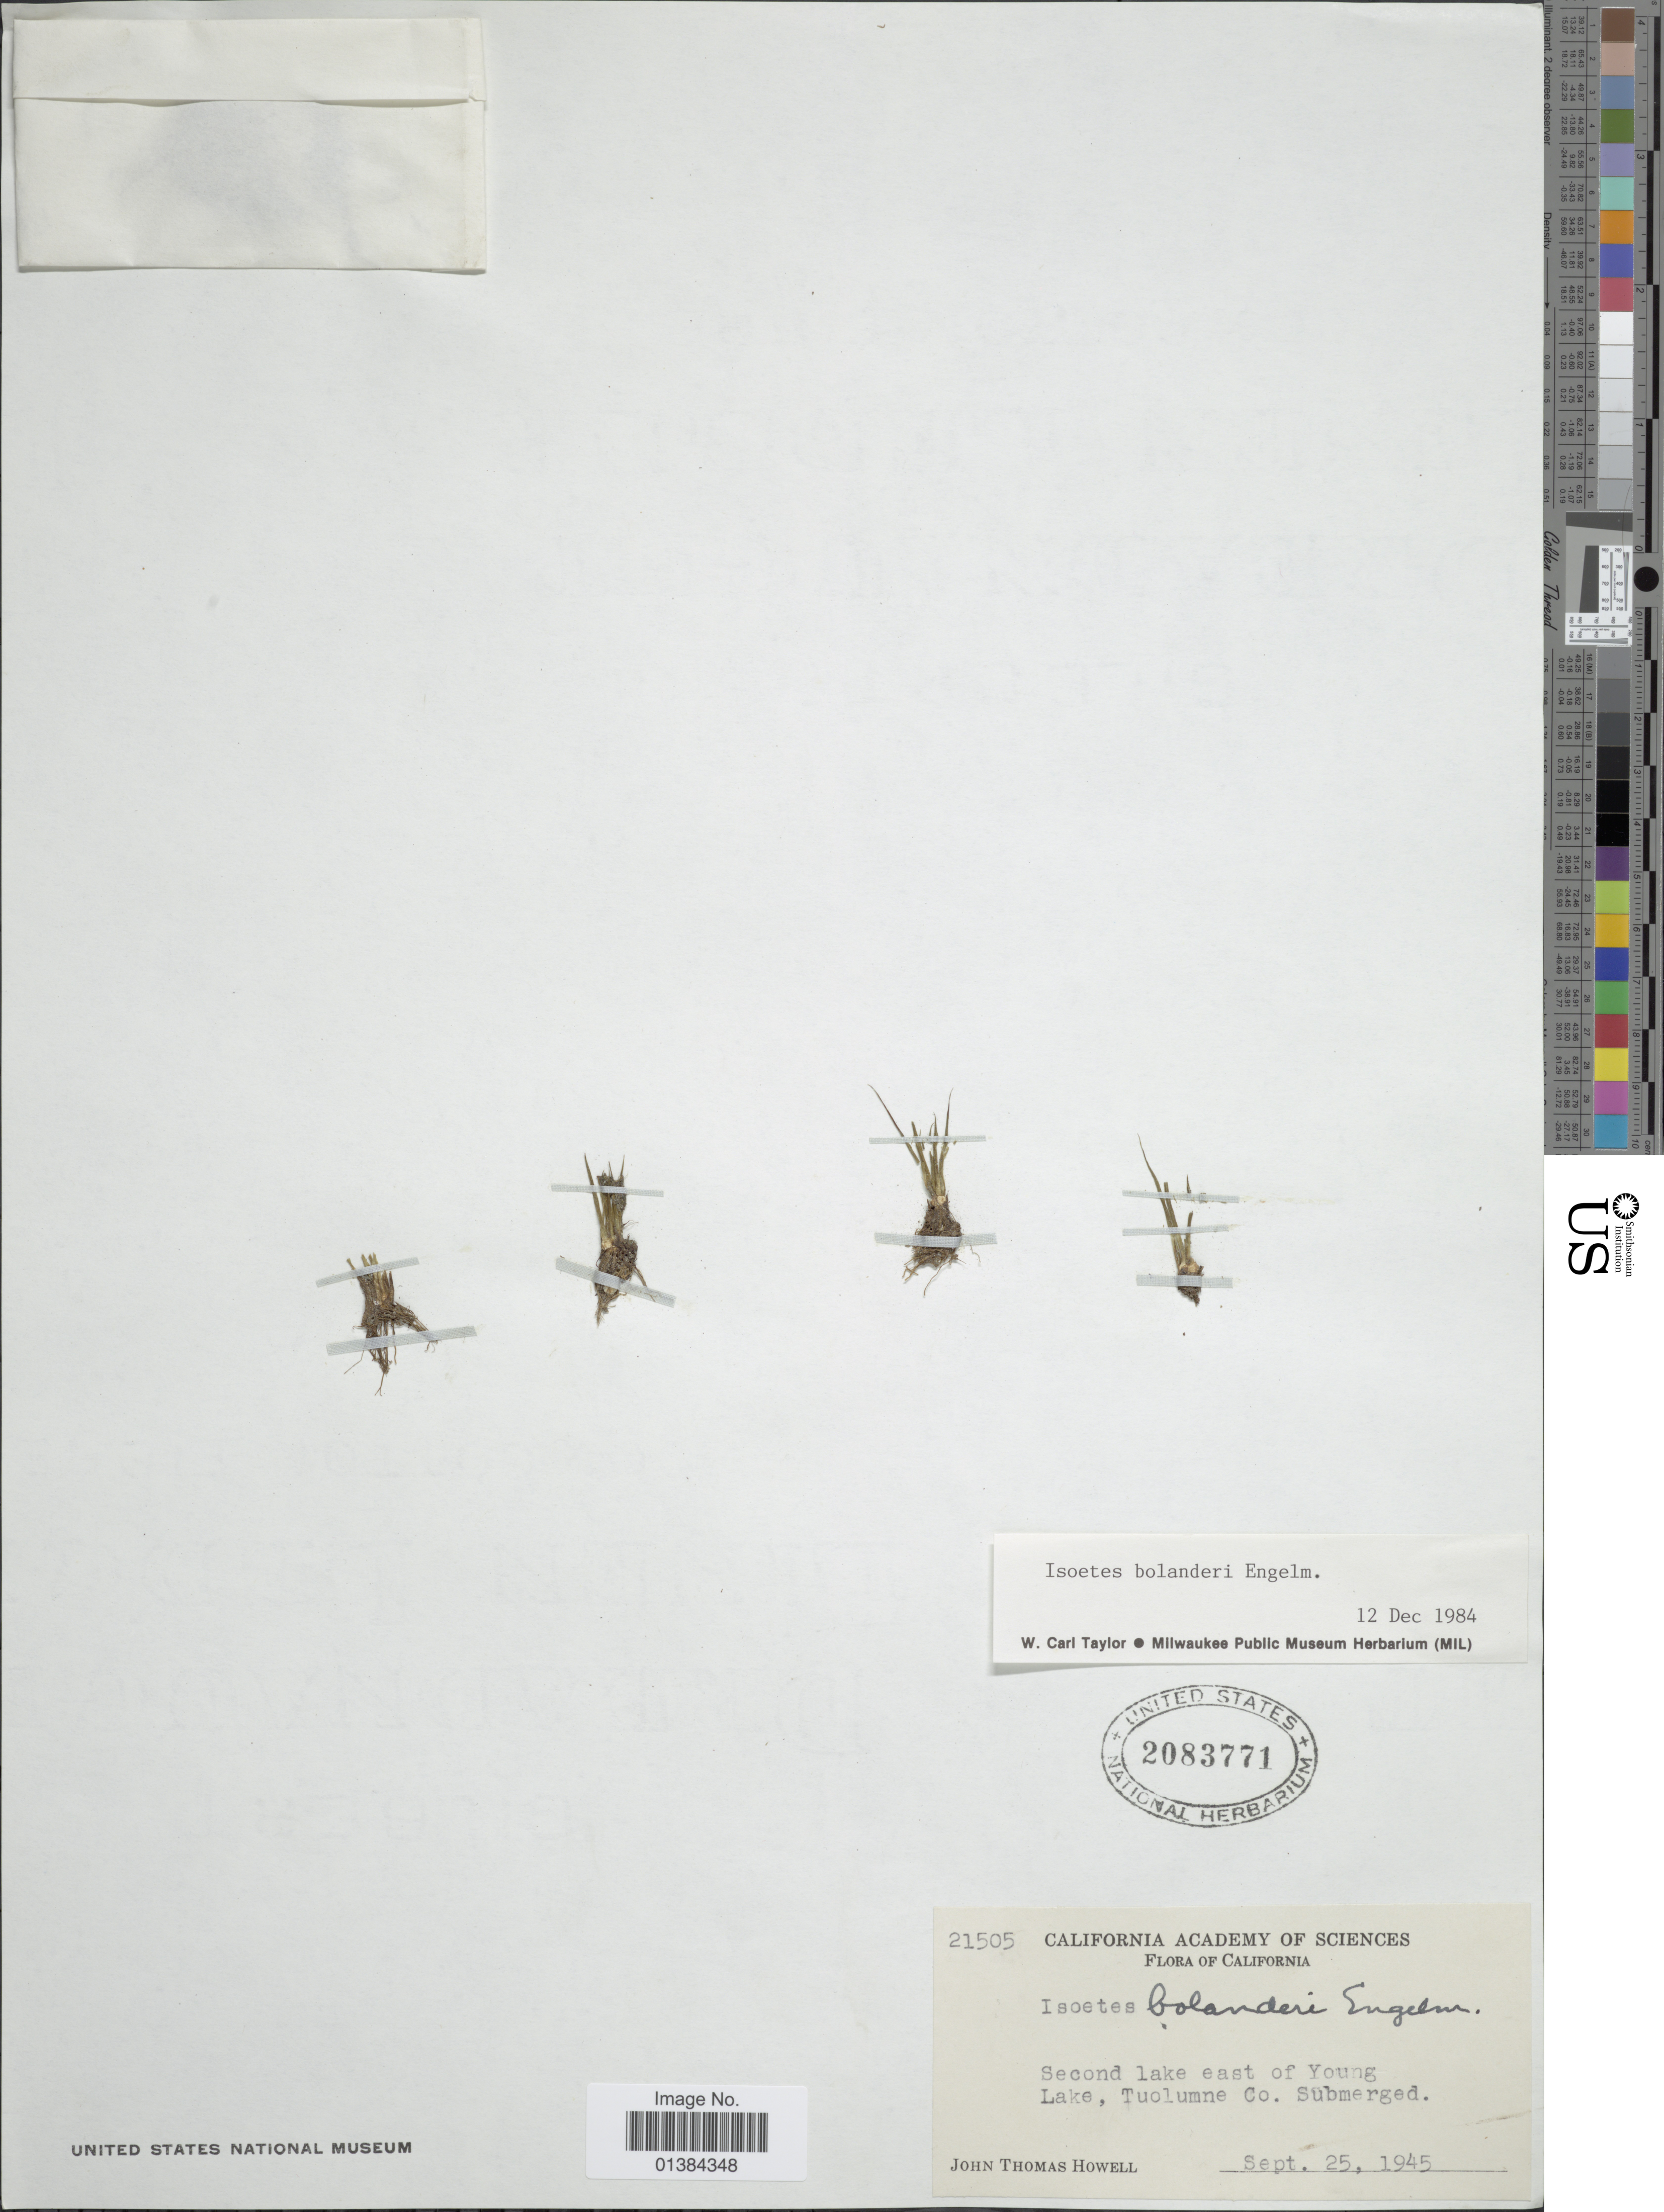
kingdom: Plantae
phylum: Tracheophyta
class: Lycopodiopsida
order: Isoetales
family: Isoetaceae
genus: Isoetes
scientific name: Isoetes bolanderi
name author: Engelm.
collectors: J. T. Howell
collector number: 21505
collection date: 1945-09-25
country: United States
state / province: California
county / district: Tuolumne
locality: Second lake east of Young Lake, Tuolumne Co.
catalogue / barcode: US 2083771